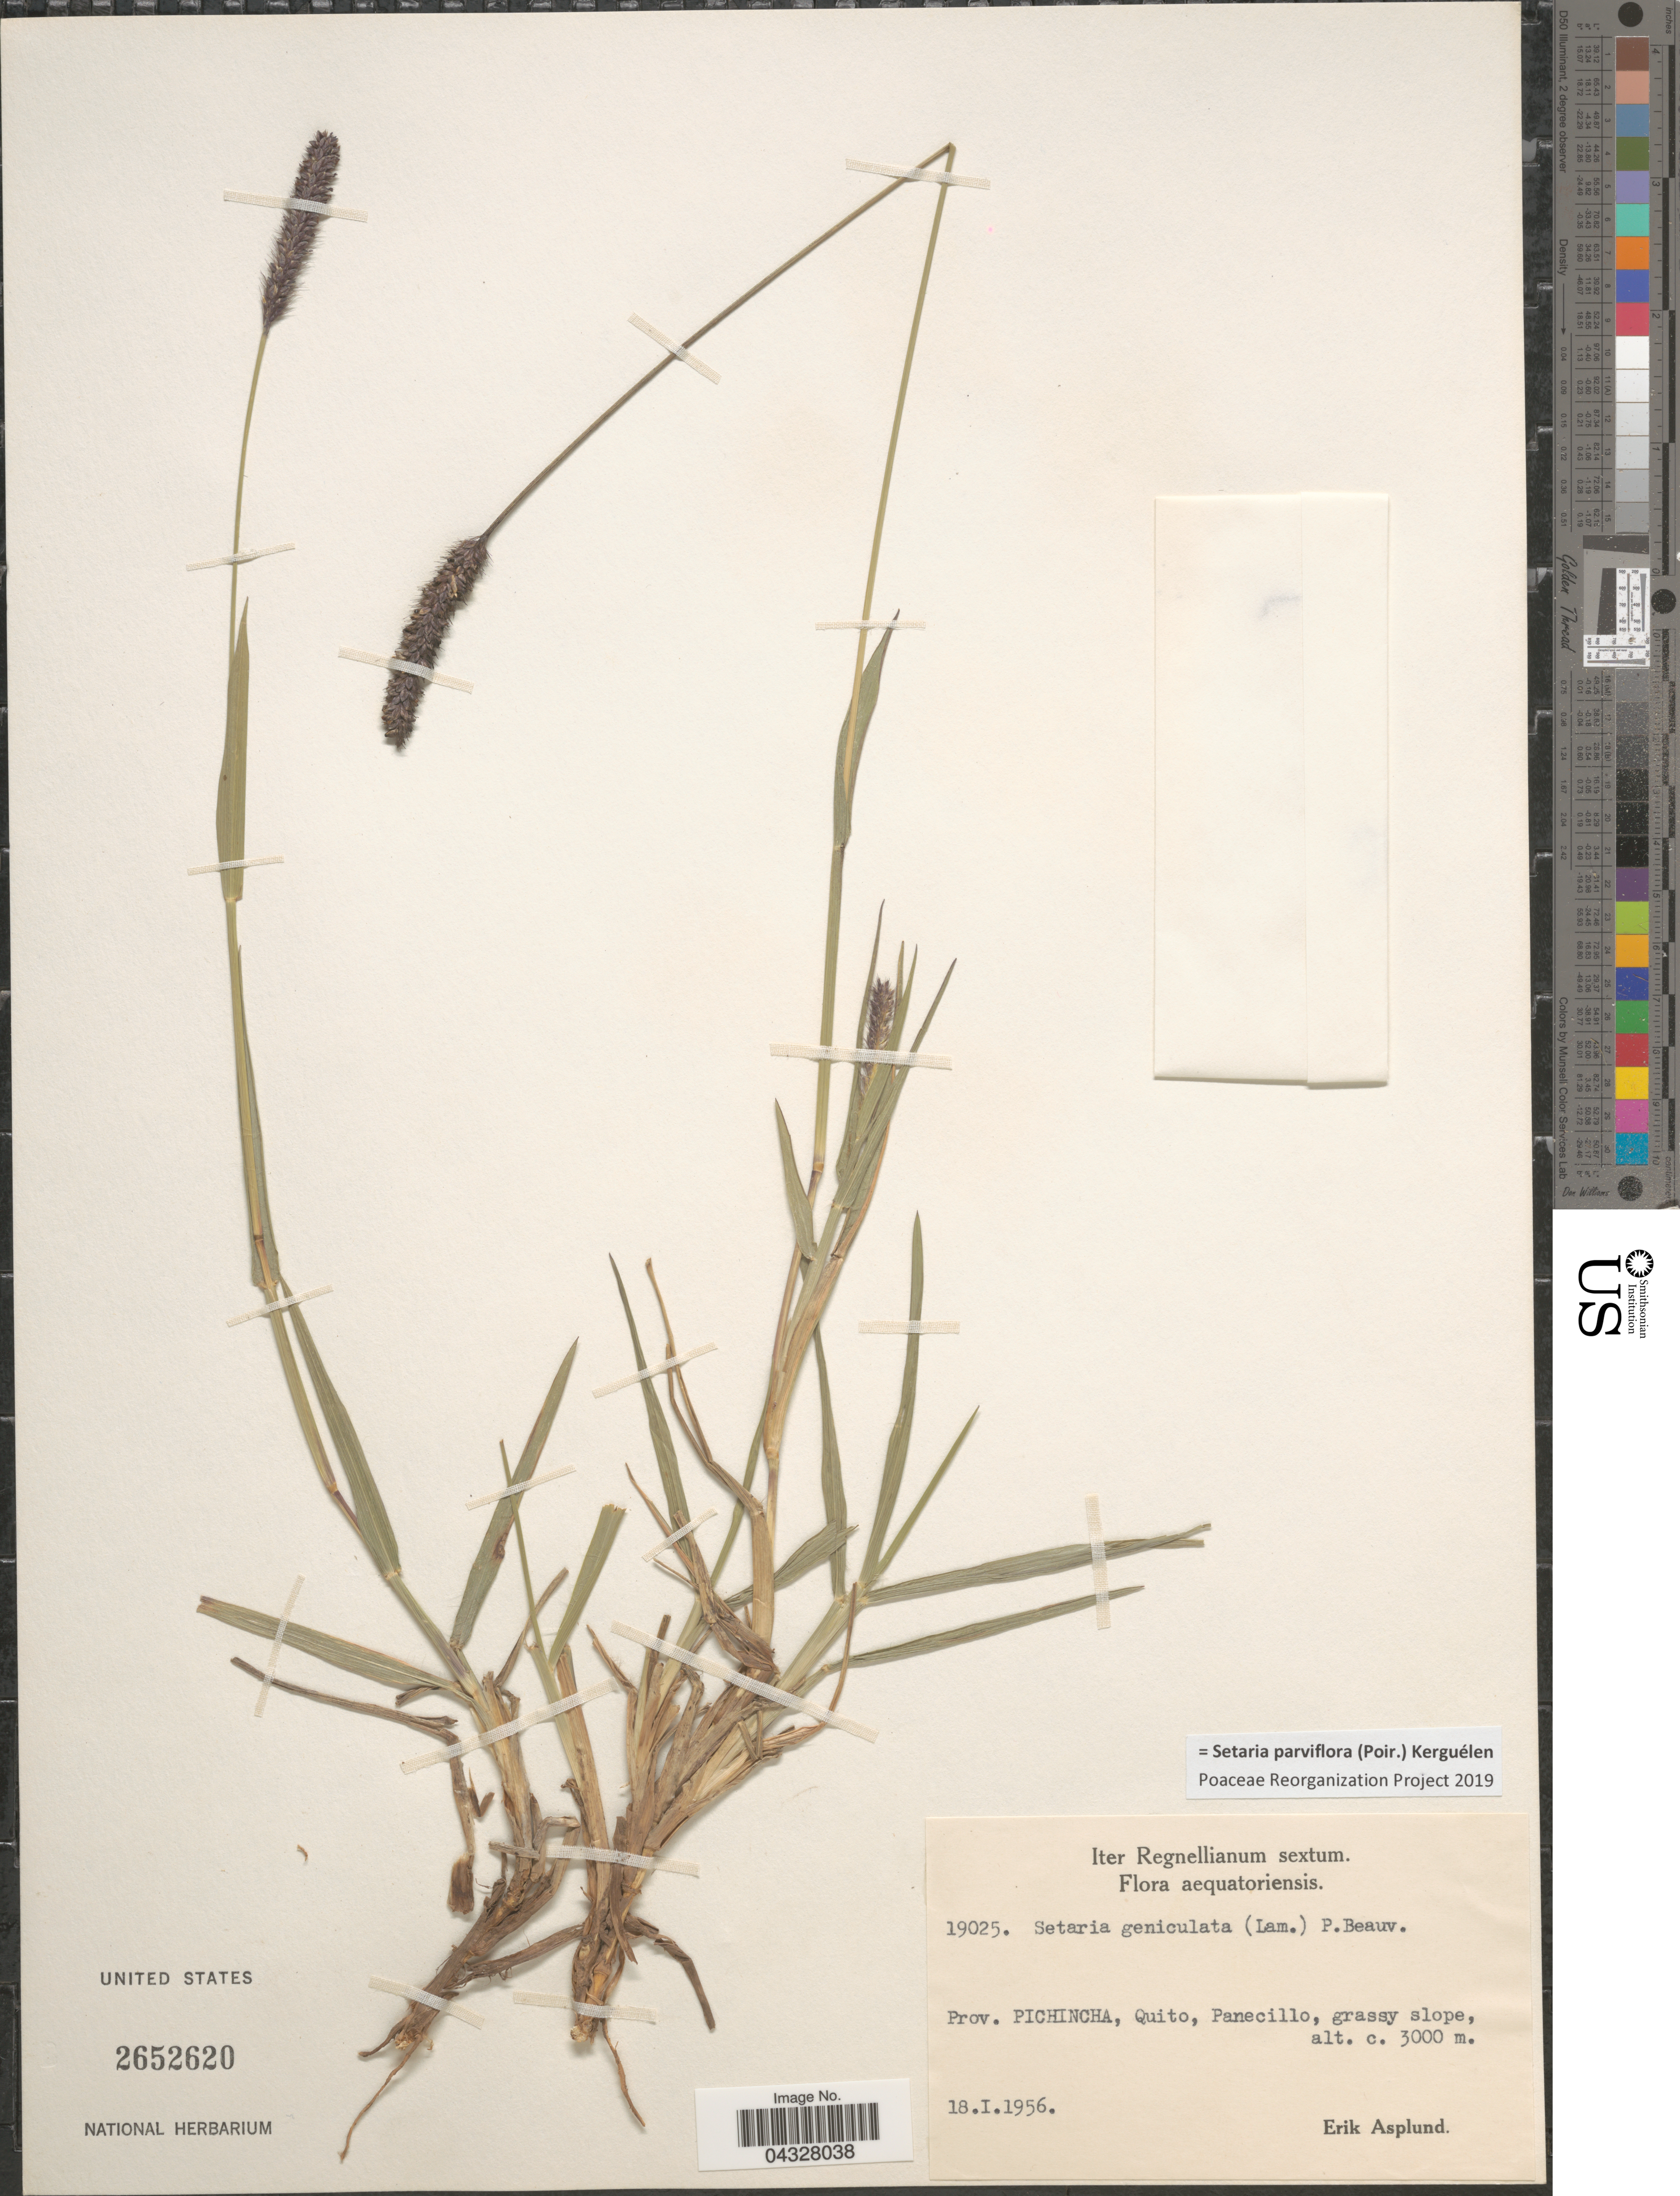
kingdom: Plantae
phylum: Tracheophyta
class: Liliopsida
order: Poales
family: Poaceae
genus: Setaria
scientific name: Setaria parviflora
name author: (Poir.) Kerguélen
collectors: E. Asplund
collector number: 19025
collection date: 1956-01-18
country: Ecuador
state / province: Pichincha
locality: Iter Regnellianum sextum. Aequatoriensis. Quito, Panecillo.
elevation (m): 3000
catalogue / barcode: US 2652620